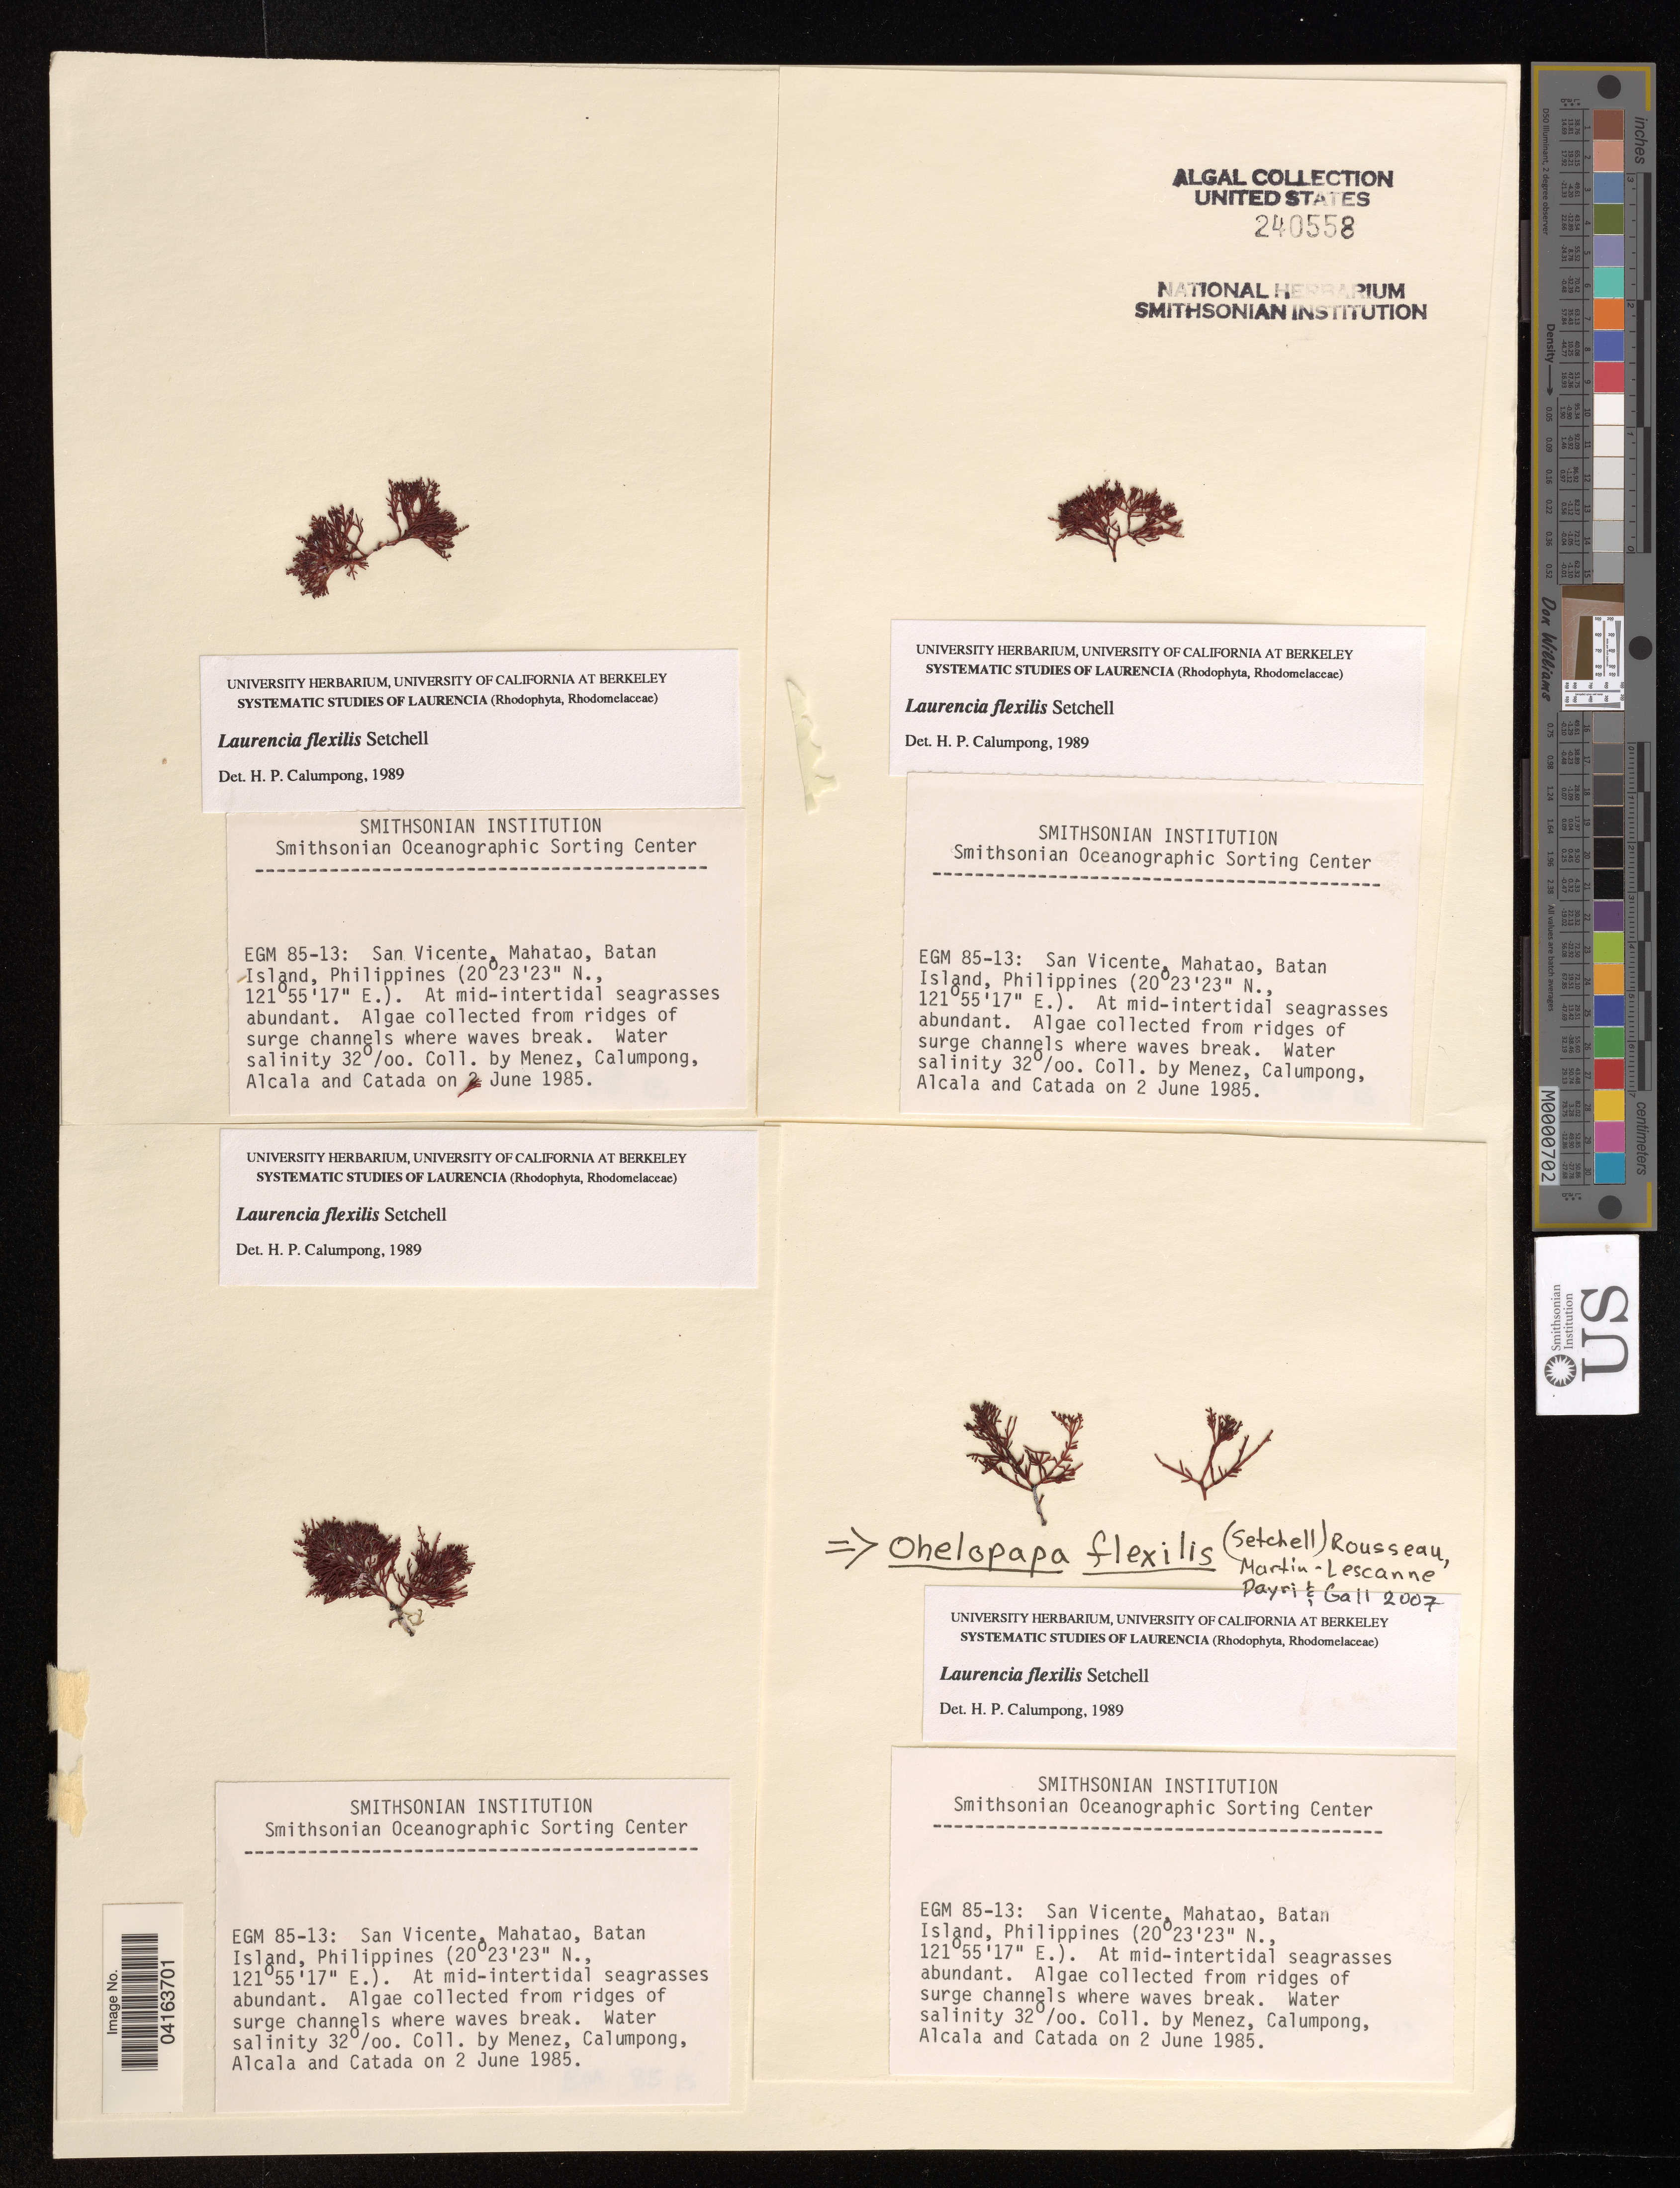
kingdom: Plantae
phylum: Rhodophyta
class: Florideophyceae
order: Ceramiales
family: Rhodomelaceae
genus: Ohelopapa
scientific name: Ohelopapa flexilis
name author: (Setchell) F. Rousseau et al.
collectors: Menez, Calumpong, Alcala & Catada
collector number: EGM 85-13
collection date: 1985-06-02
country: Philippines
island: Batan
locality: San Vicente, Mahatao, Batan Island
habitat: At mid-intertidal seagrasses abundant. Algae collected from ridges of surge channels where waves break.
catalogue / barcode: US 240558